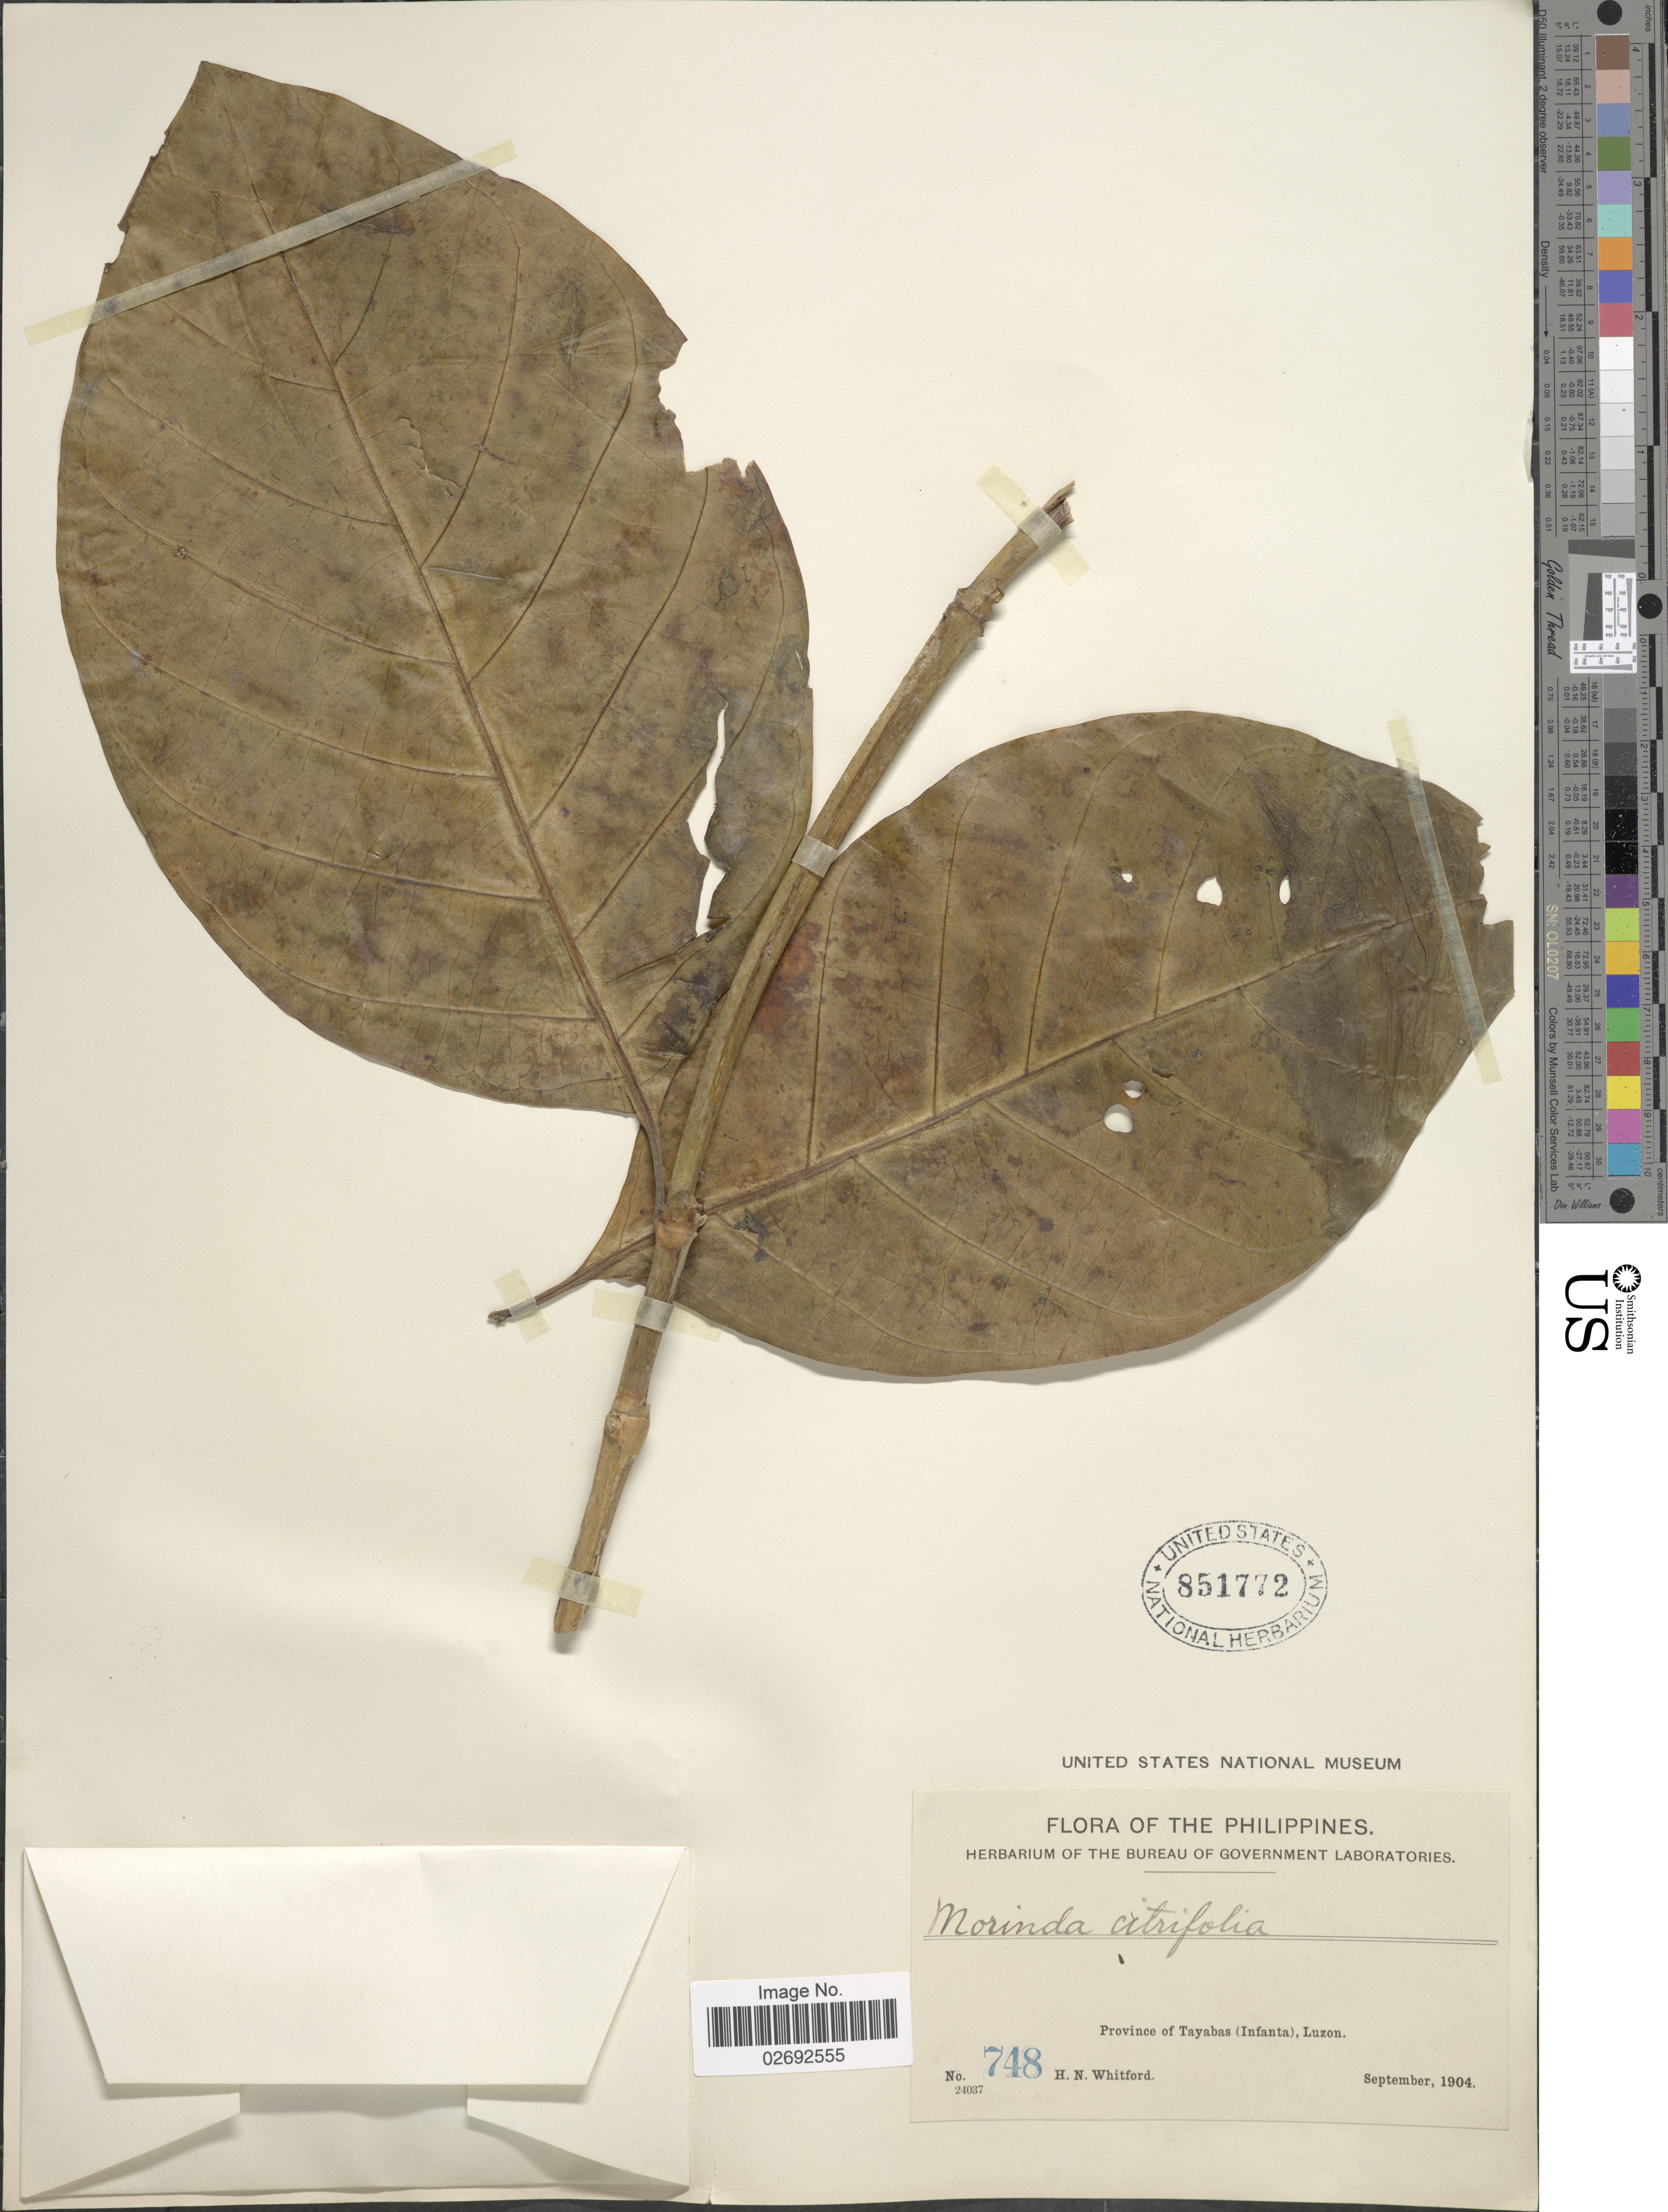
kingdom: Plantae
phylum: Tracheophyta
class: Magnoliopsida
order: Gentianales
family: Rubiaceae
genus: Morinda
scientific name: Morinda citrifolia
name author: L.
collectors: H. N. Whitford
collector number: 748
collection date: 1904-09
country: Philippines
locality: Province of Tayabas (Infanta), Luzon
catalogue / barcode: US 851772